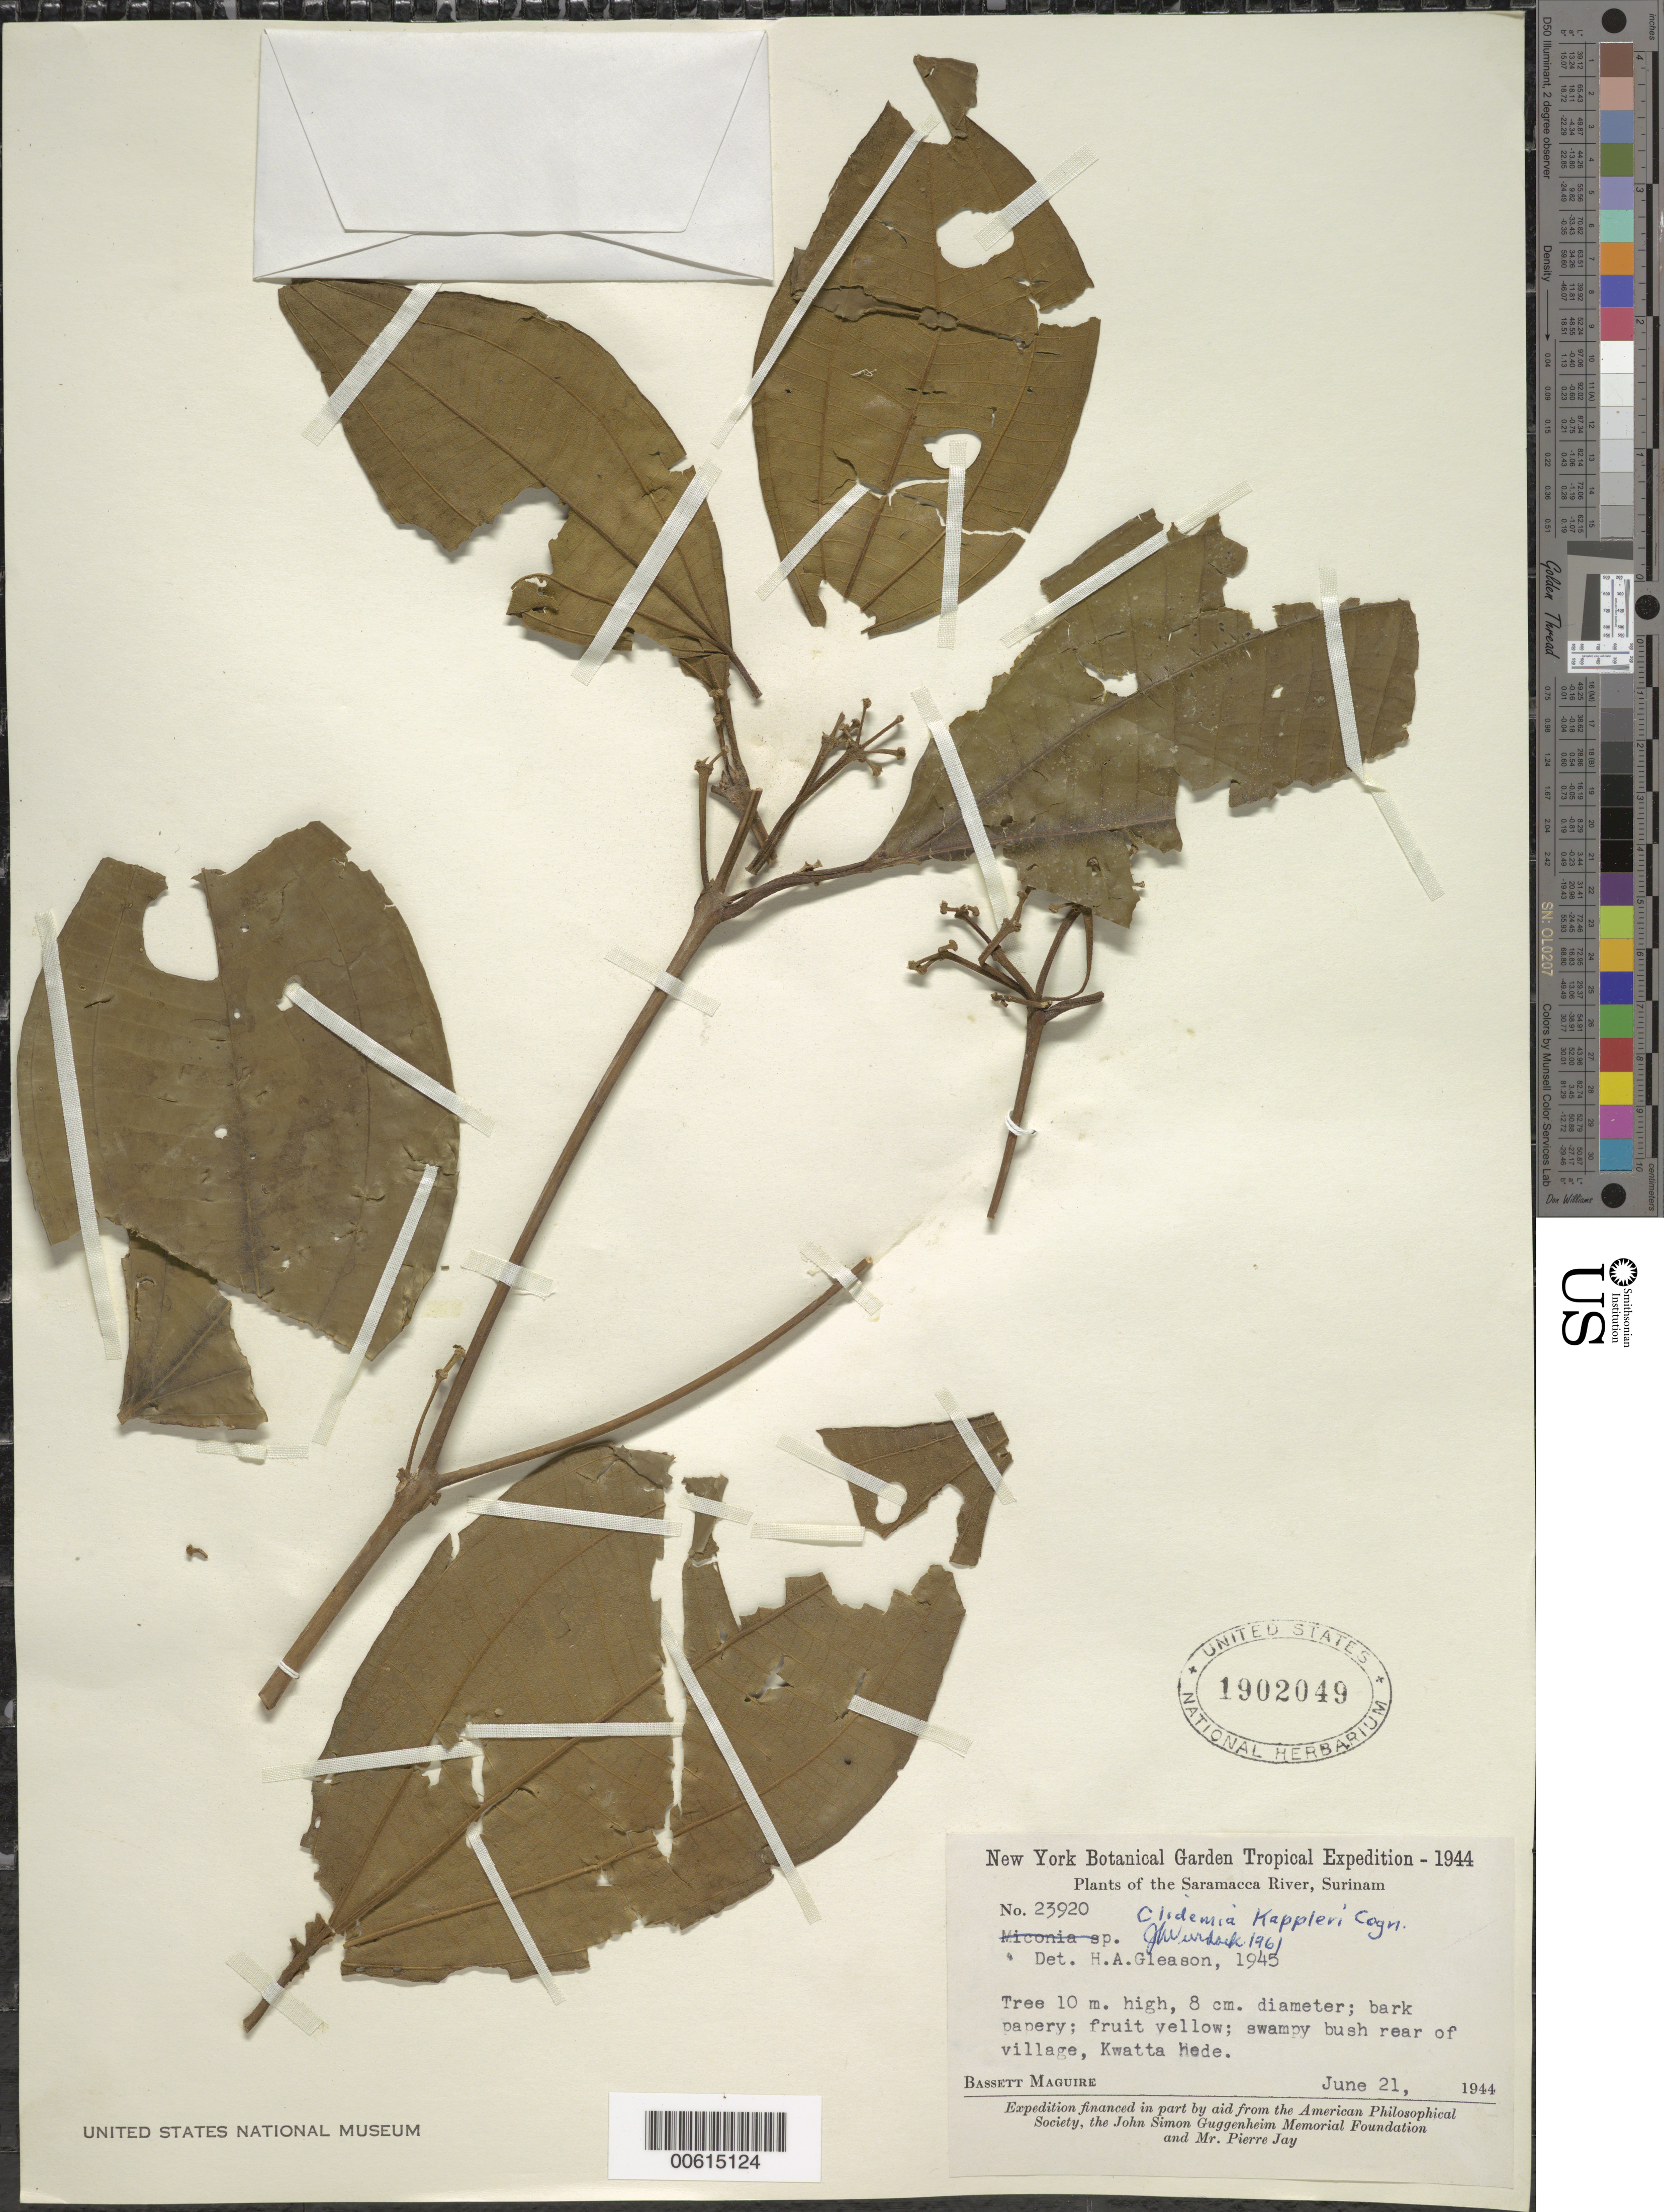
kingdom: Plantae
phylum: Tracheophyta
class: Magnoliopsida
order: Myrtales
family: Melastomataceae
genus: Clidemia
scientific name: Clidemia kappleri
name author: Cogn.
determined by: Wurdack, John J., (US), US (UNITED STATES)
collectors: B. Maguire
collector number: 23920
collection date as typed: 21-Jun-44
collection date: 1944-06-21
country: Suriname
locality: Saramacca River, rear of Kwatta hede village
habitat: Swampy bush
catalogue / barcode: US 1902049